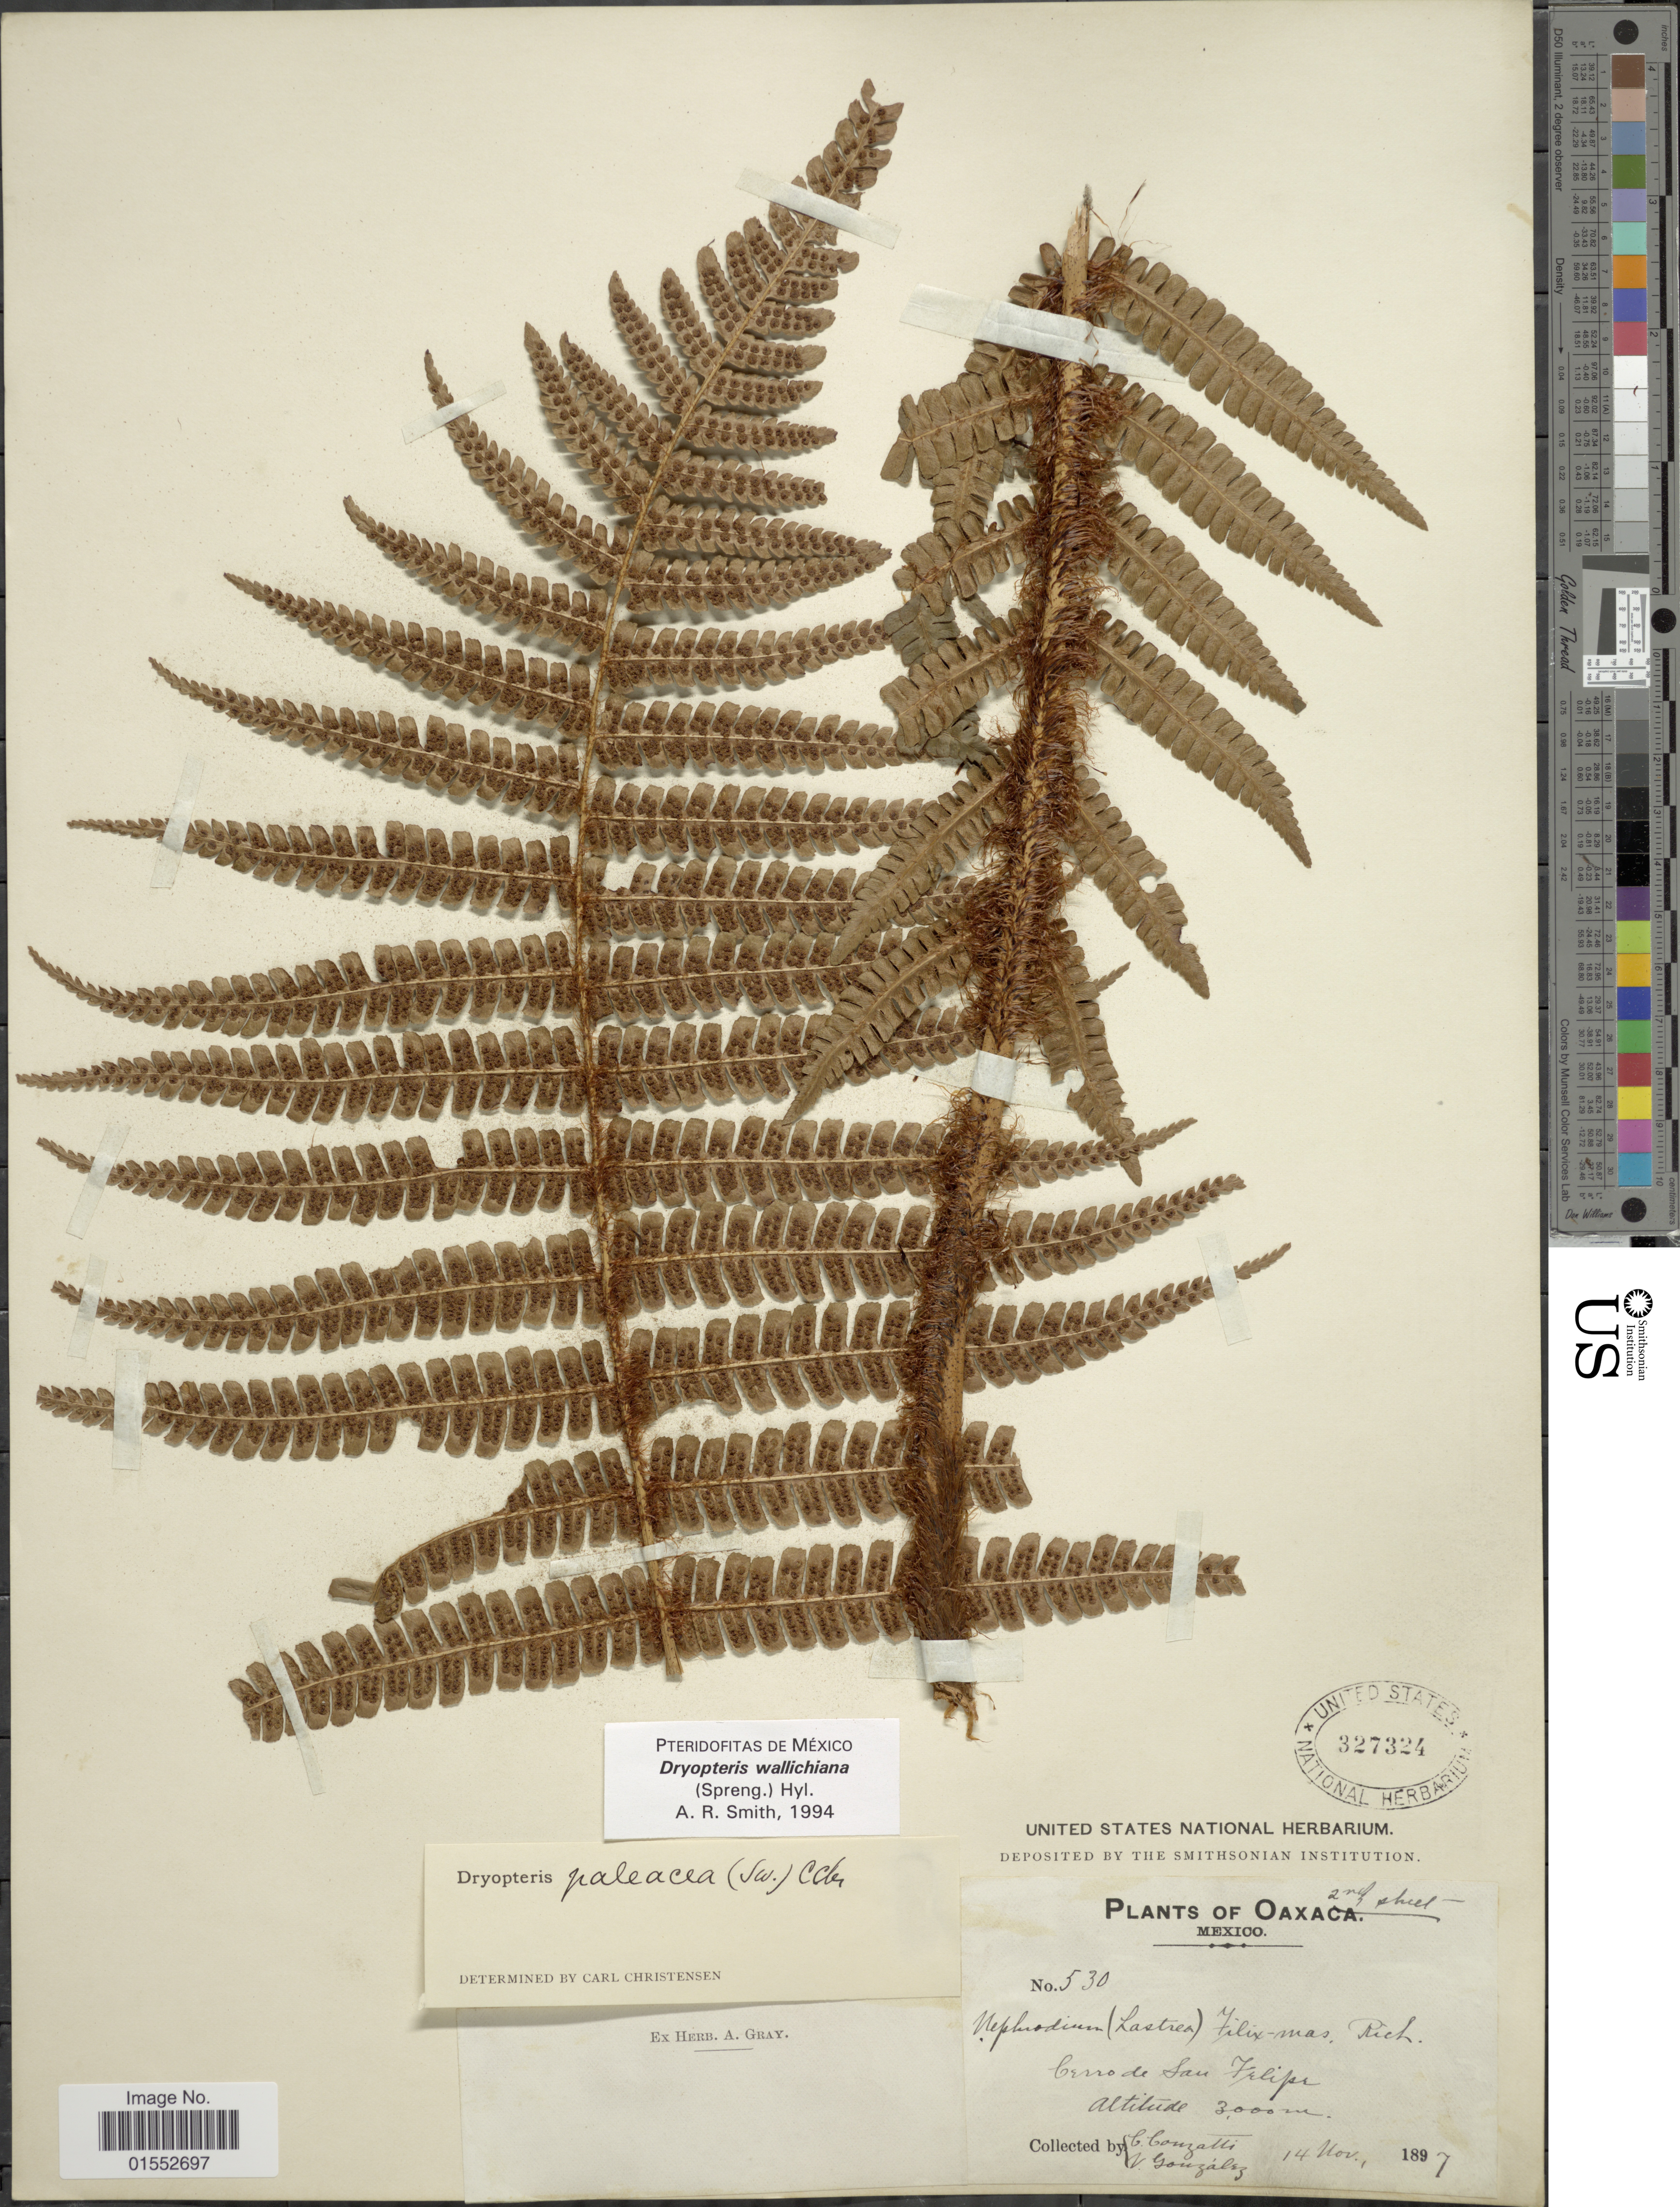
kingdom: Plantae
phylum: Tracheophyta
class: Polypodiopsida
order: Polypodiales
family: Dryopteridaceae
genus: Dryopteris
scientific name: Dryopteris wallichiana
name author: (Spreng.) Hyl.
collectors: C. Conzatti & V. González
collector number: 530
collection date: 1897-11-14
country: Mexico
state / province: Oaxaca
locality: Cerro de San Felipe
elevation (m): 3000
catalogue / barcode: US 327324